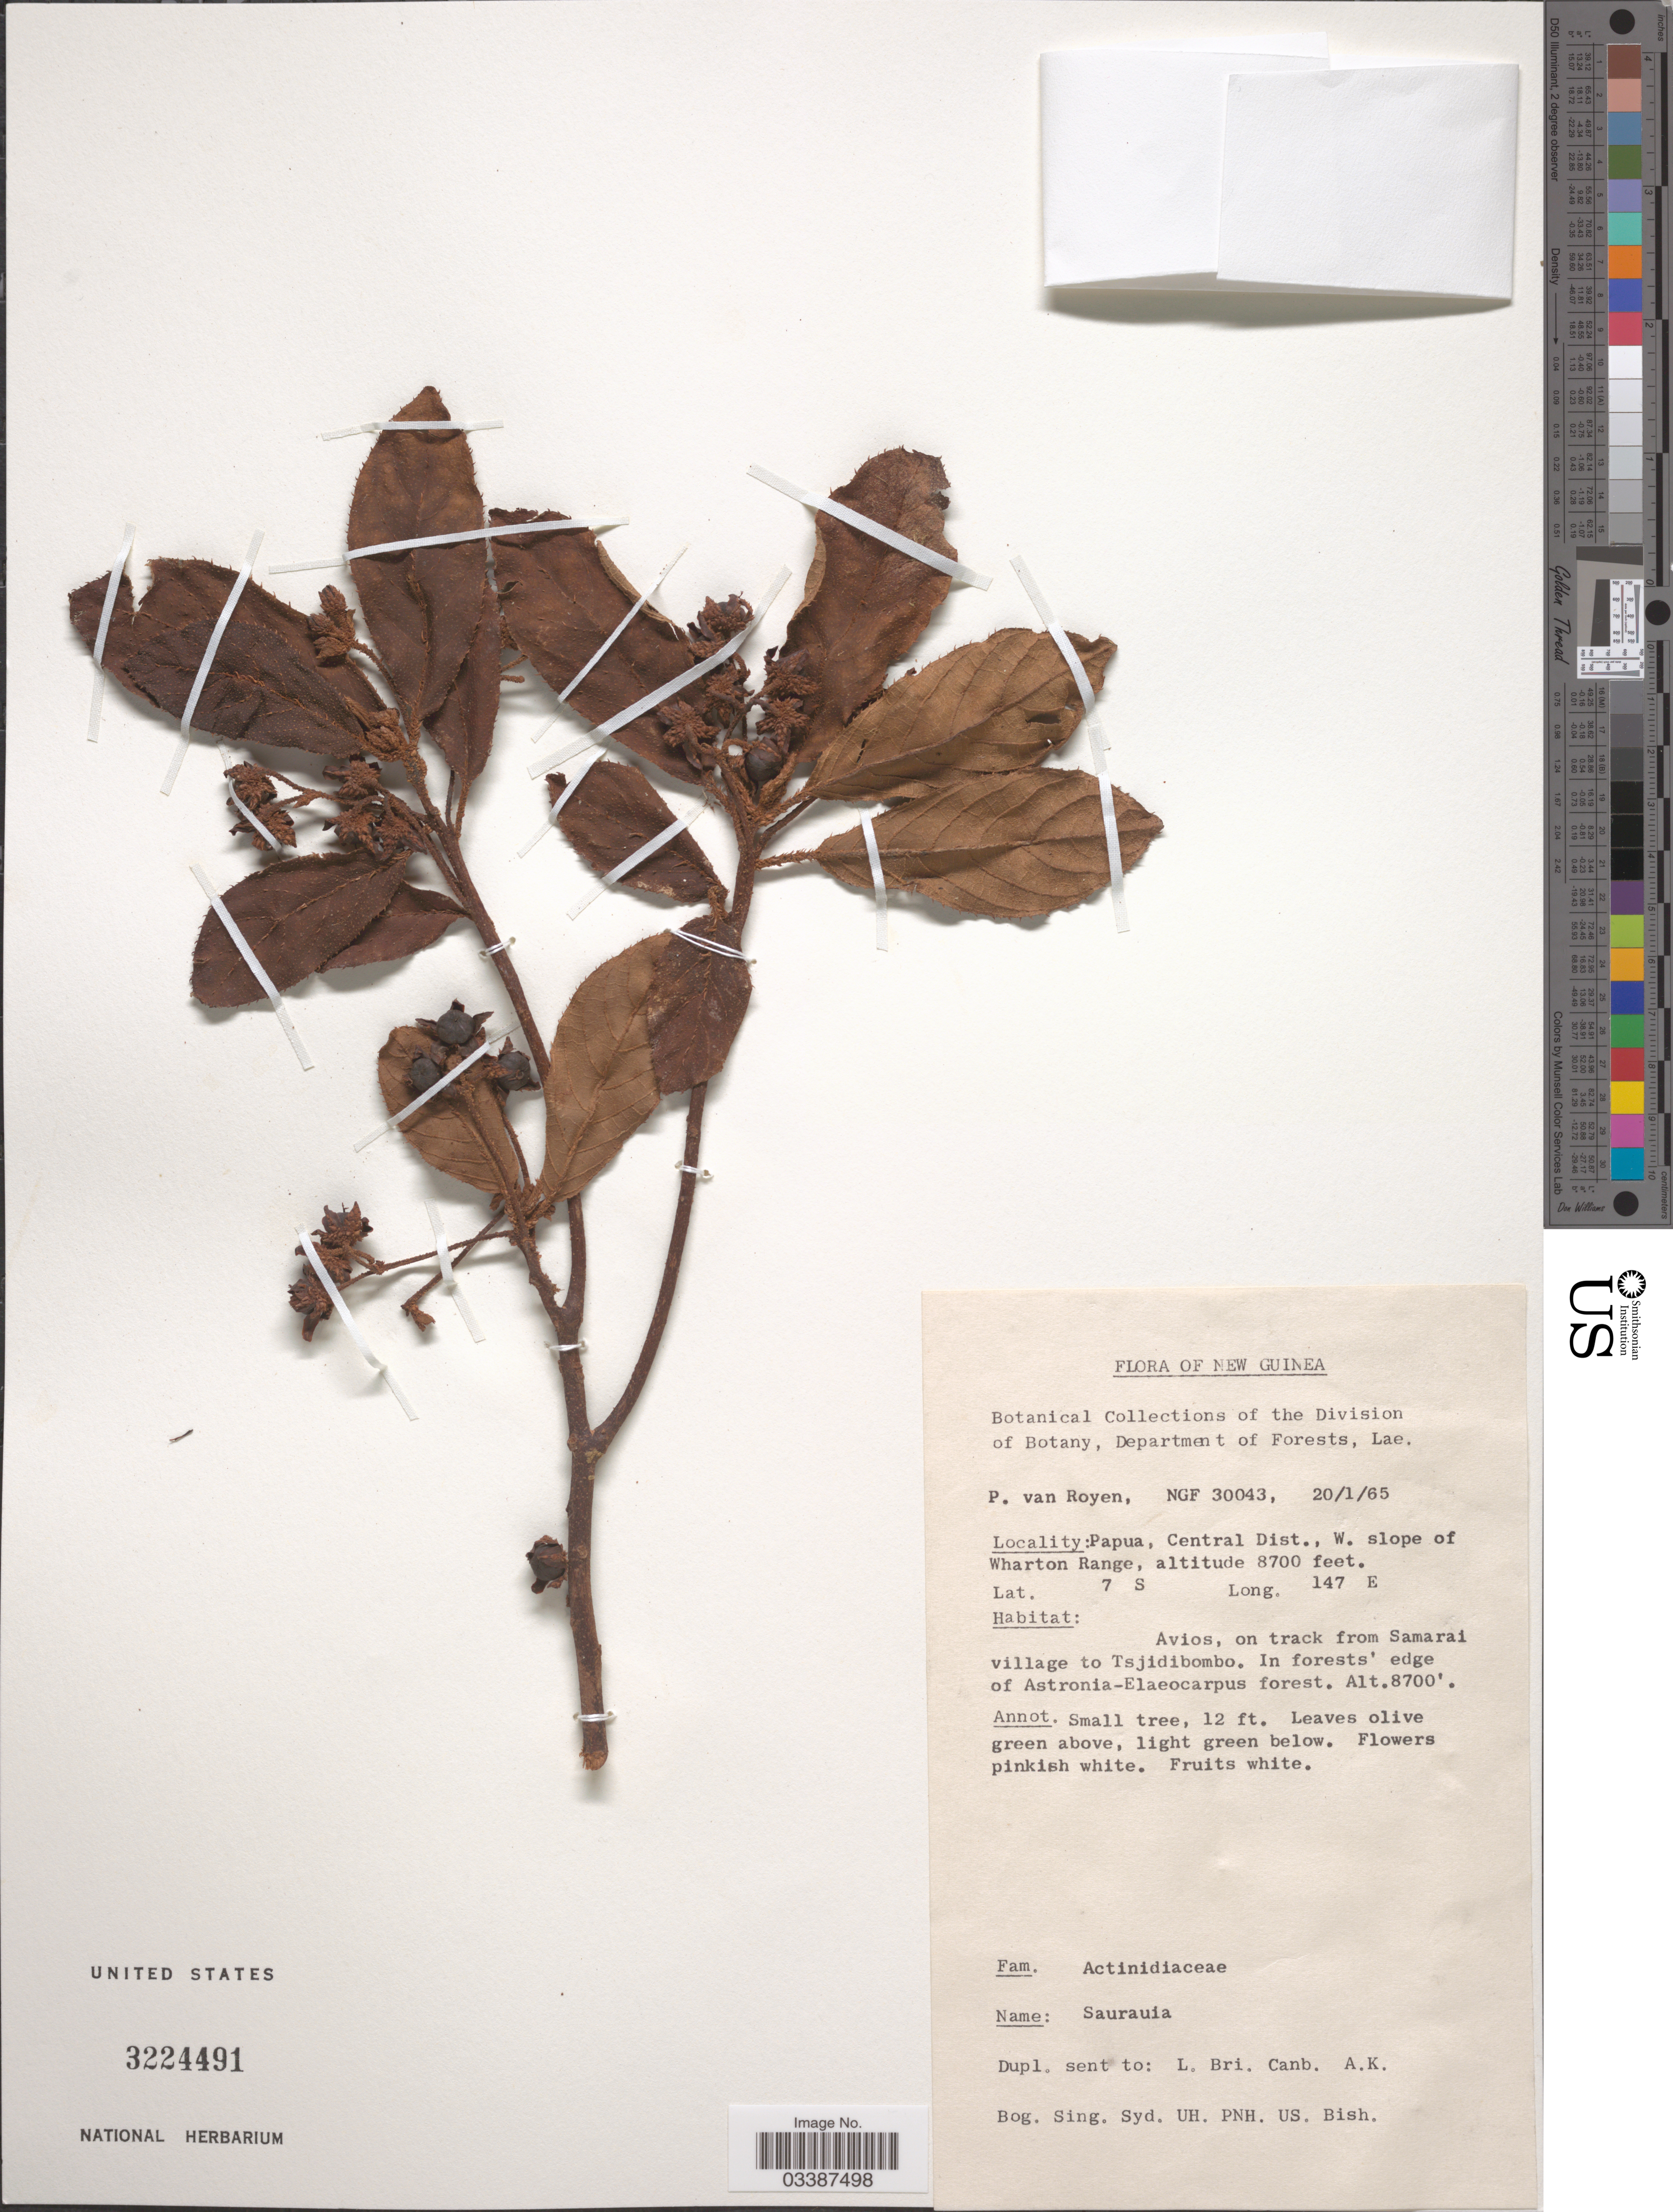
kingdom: Plantae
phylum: Tracheophyta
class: Magnoliopsida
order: Ericales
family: Actinidiaceae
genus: Saurauia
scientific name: Saurauia sp.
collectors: P. van Royen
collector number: NGF 30043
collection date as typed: Transcribed d/m/y: 20/1/65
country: Papua New Guinea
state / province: Central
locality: New Guinea. Papua, Central Dist., W. slope of Wharton Range. Avios, on track from Samarai village to Tsjidibombo.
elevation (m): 2652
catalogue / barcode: US 3224491